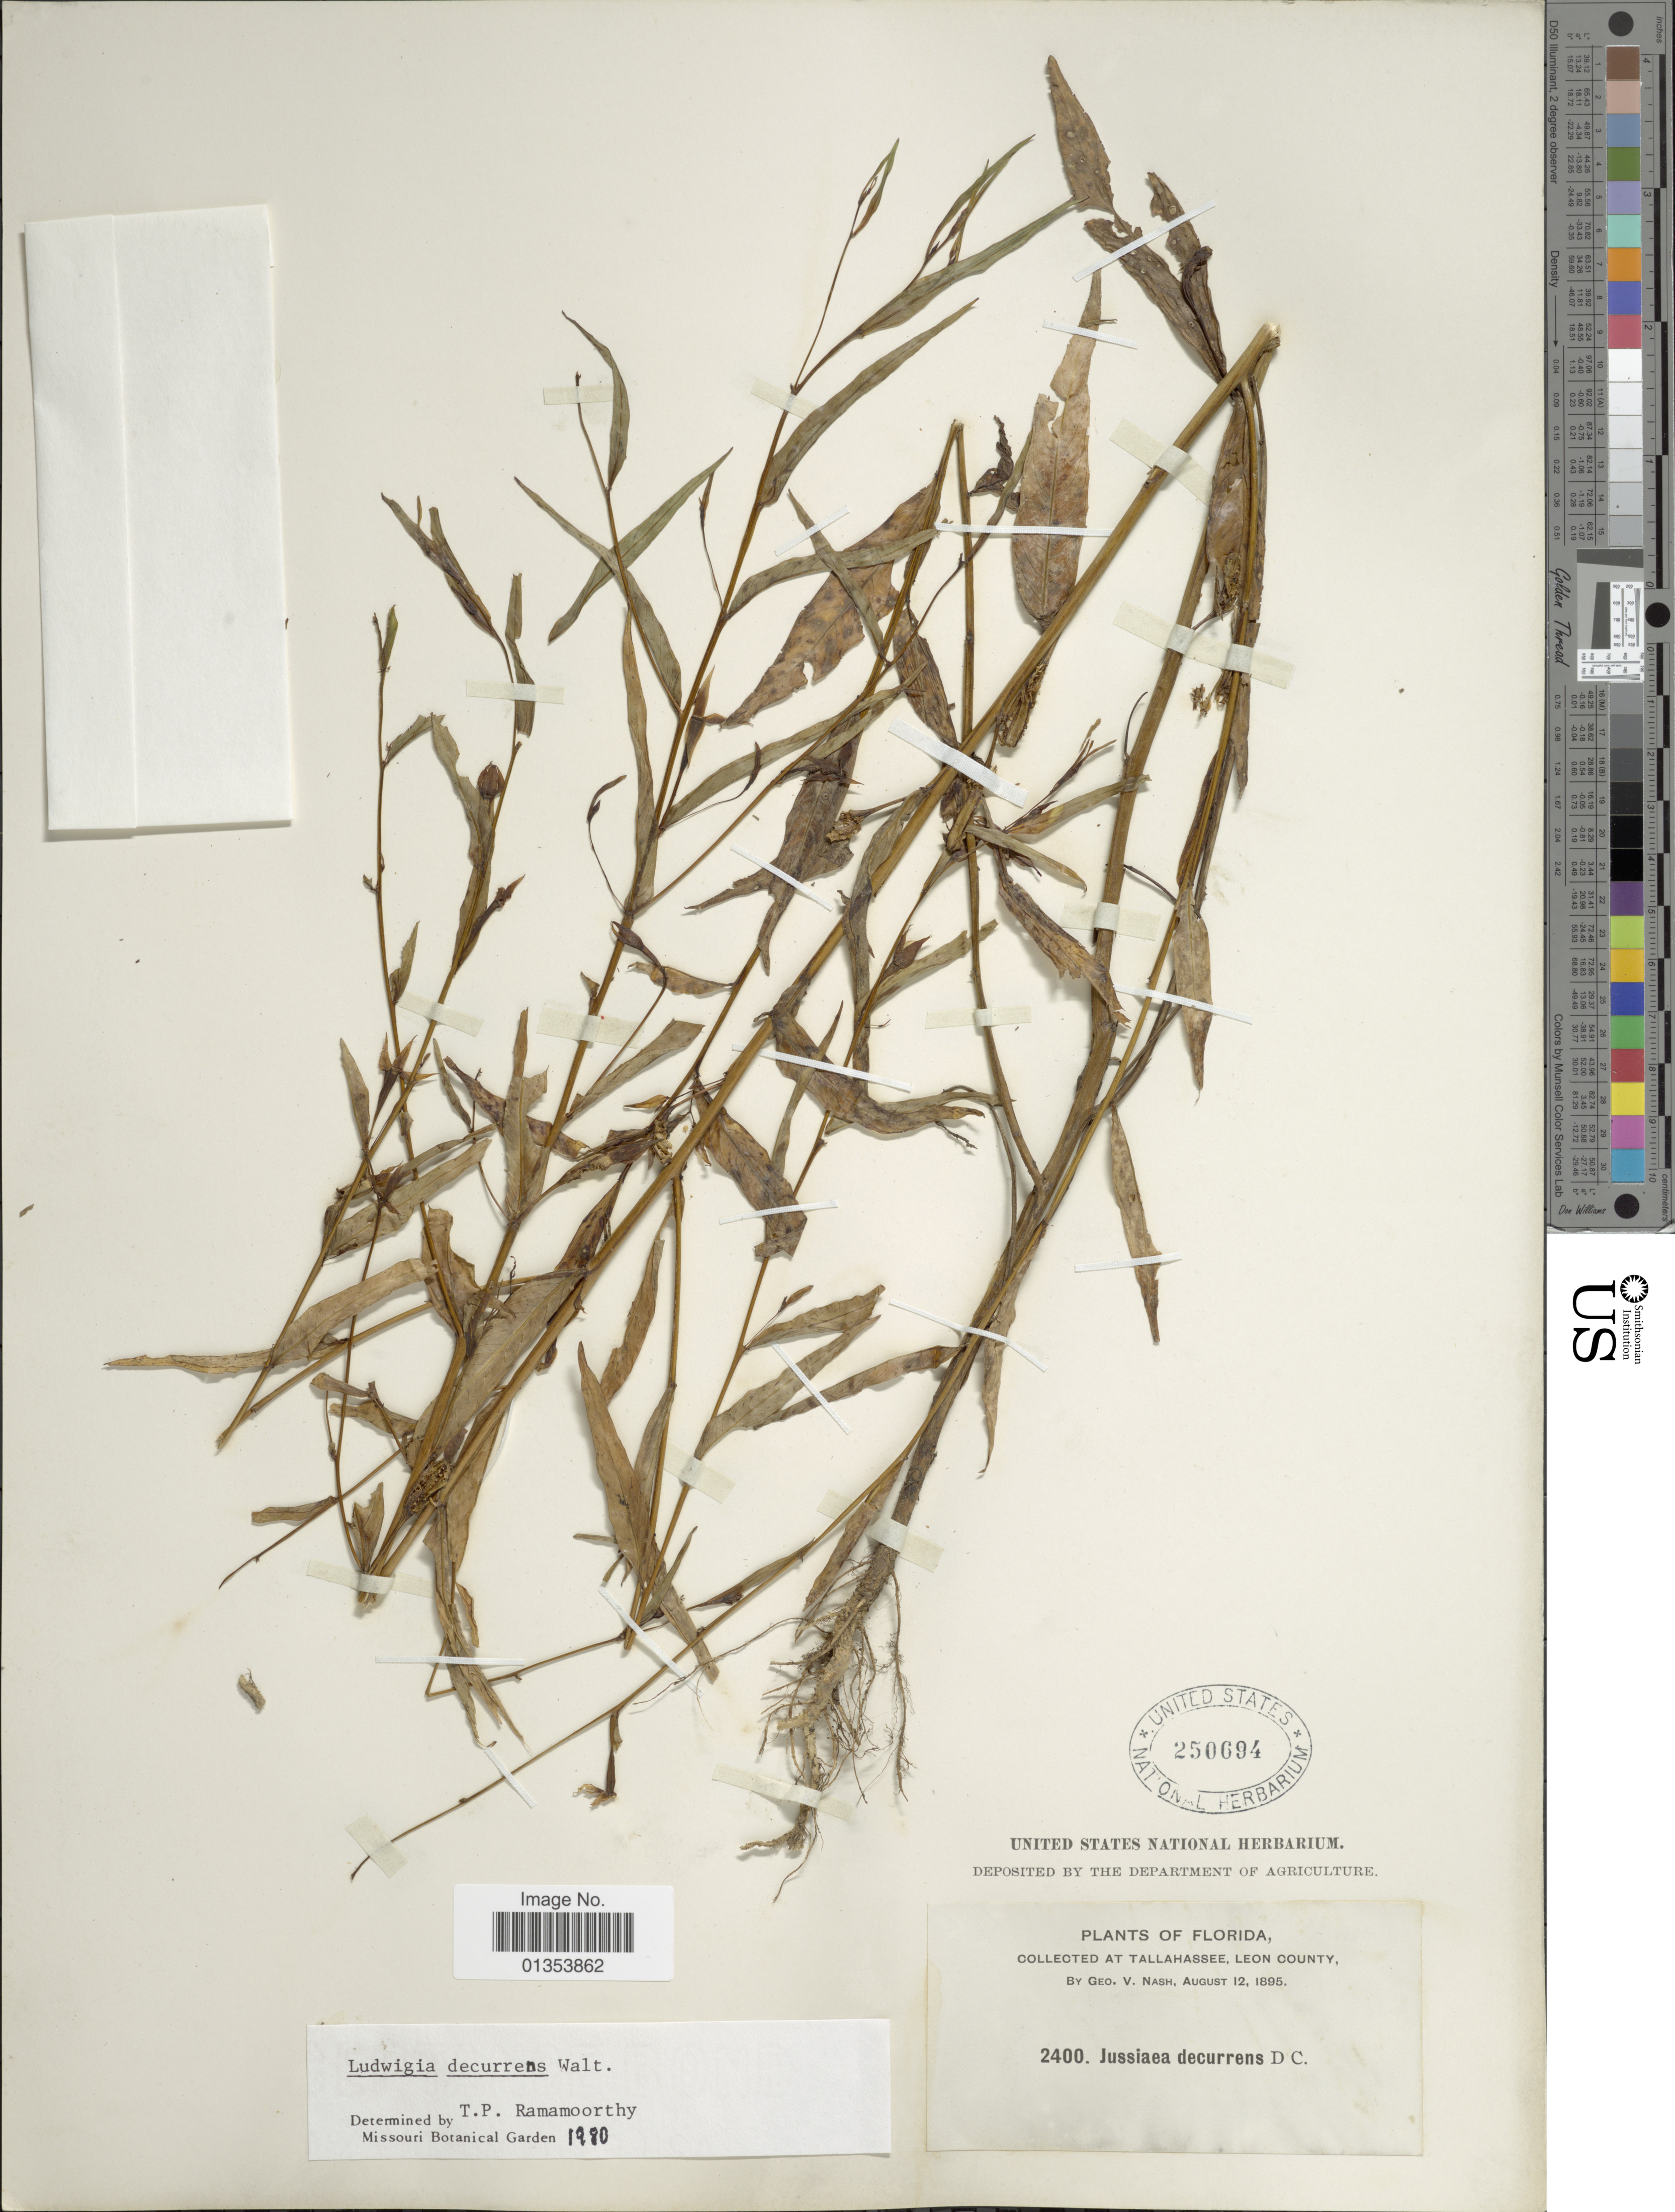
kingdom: Plantae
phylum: Tracheophyta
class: Magnoliopsida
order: Myrtales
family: Onagraceae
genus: Ludwigia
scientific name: Ludwigia decurrens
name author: Walter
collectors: G. V. Nash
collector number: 2400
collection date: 1895-08-12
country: United States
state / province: Florida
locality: Tallahassee, Leon County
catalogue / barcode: US 250694